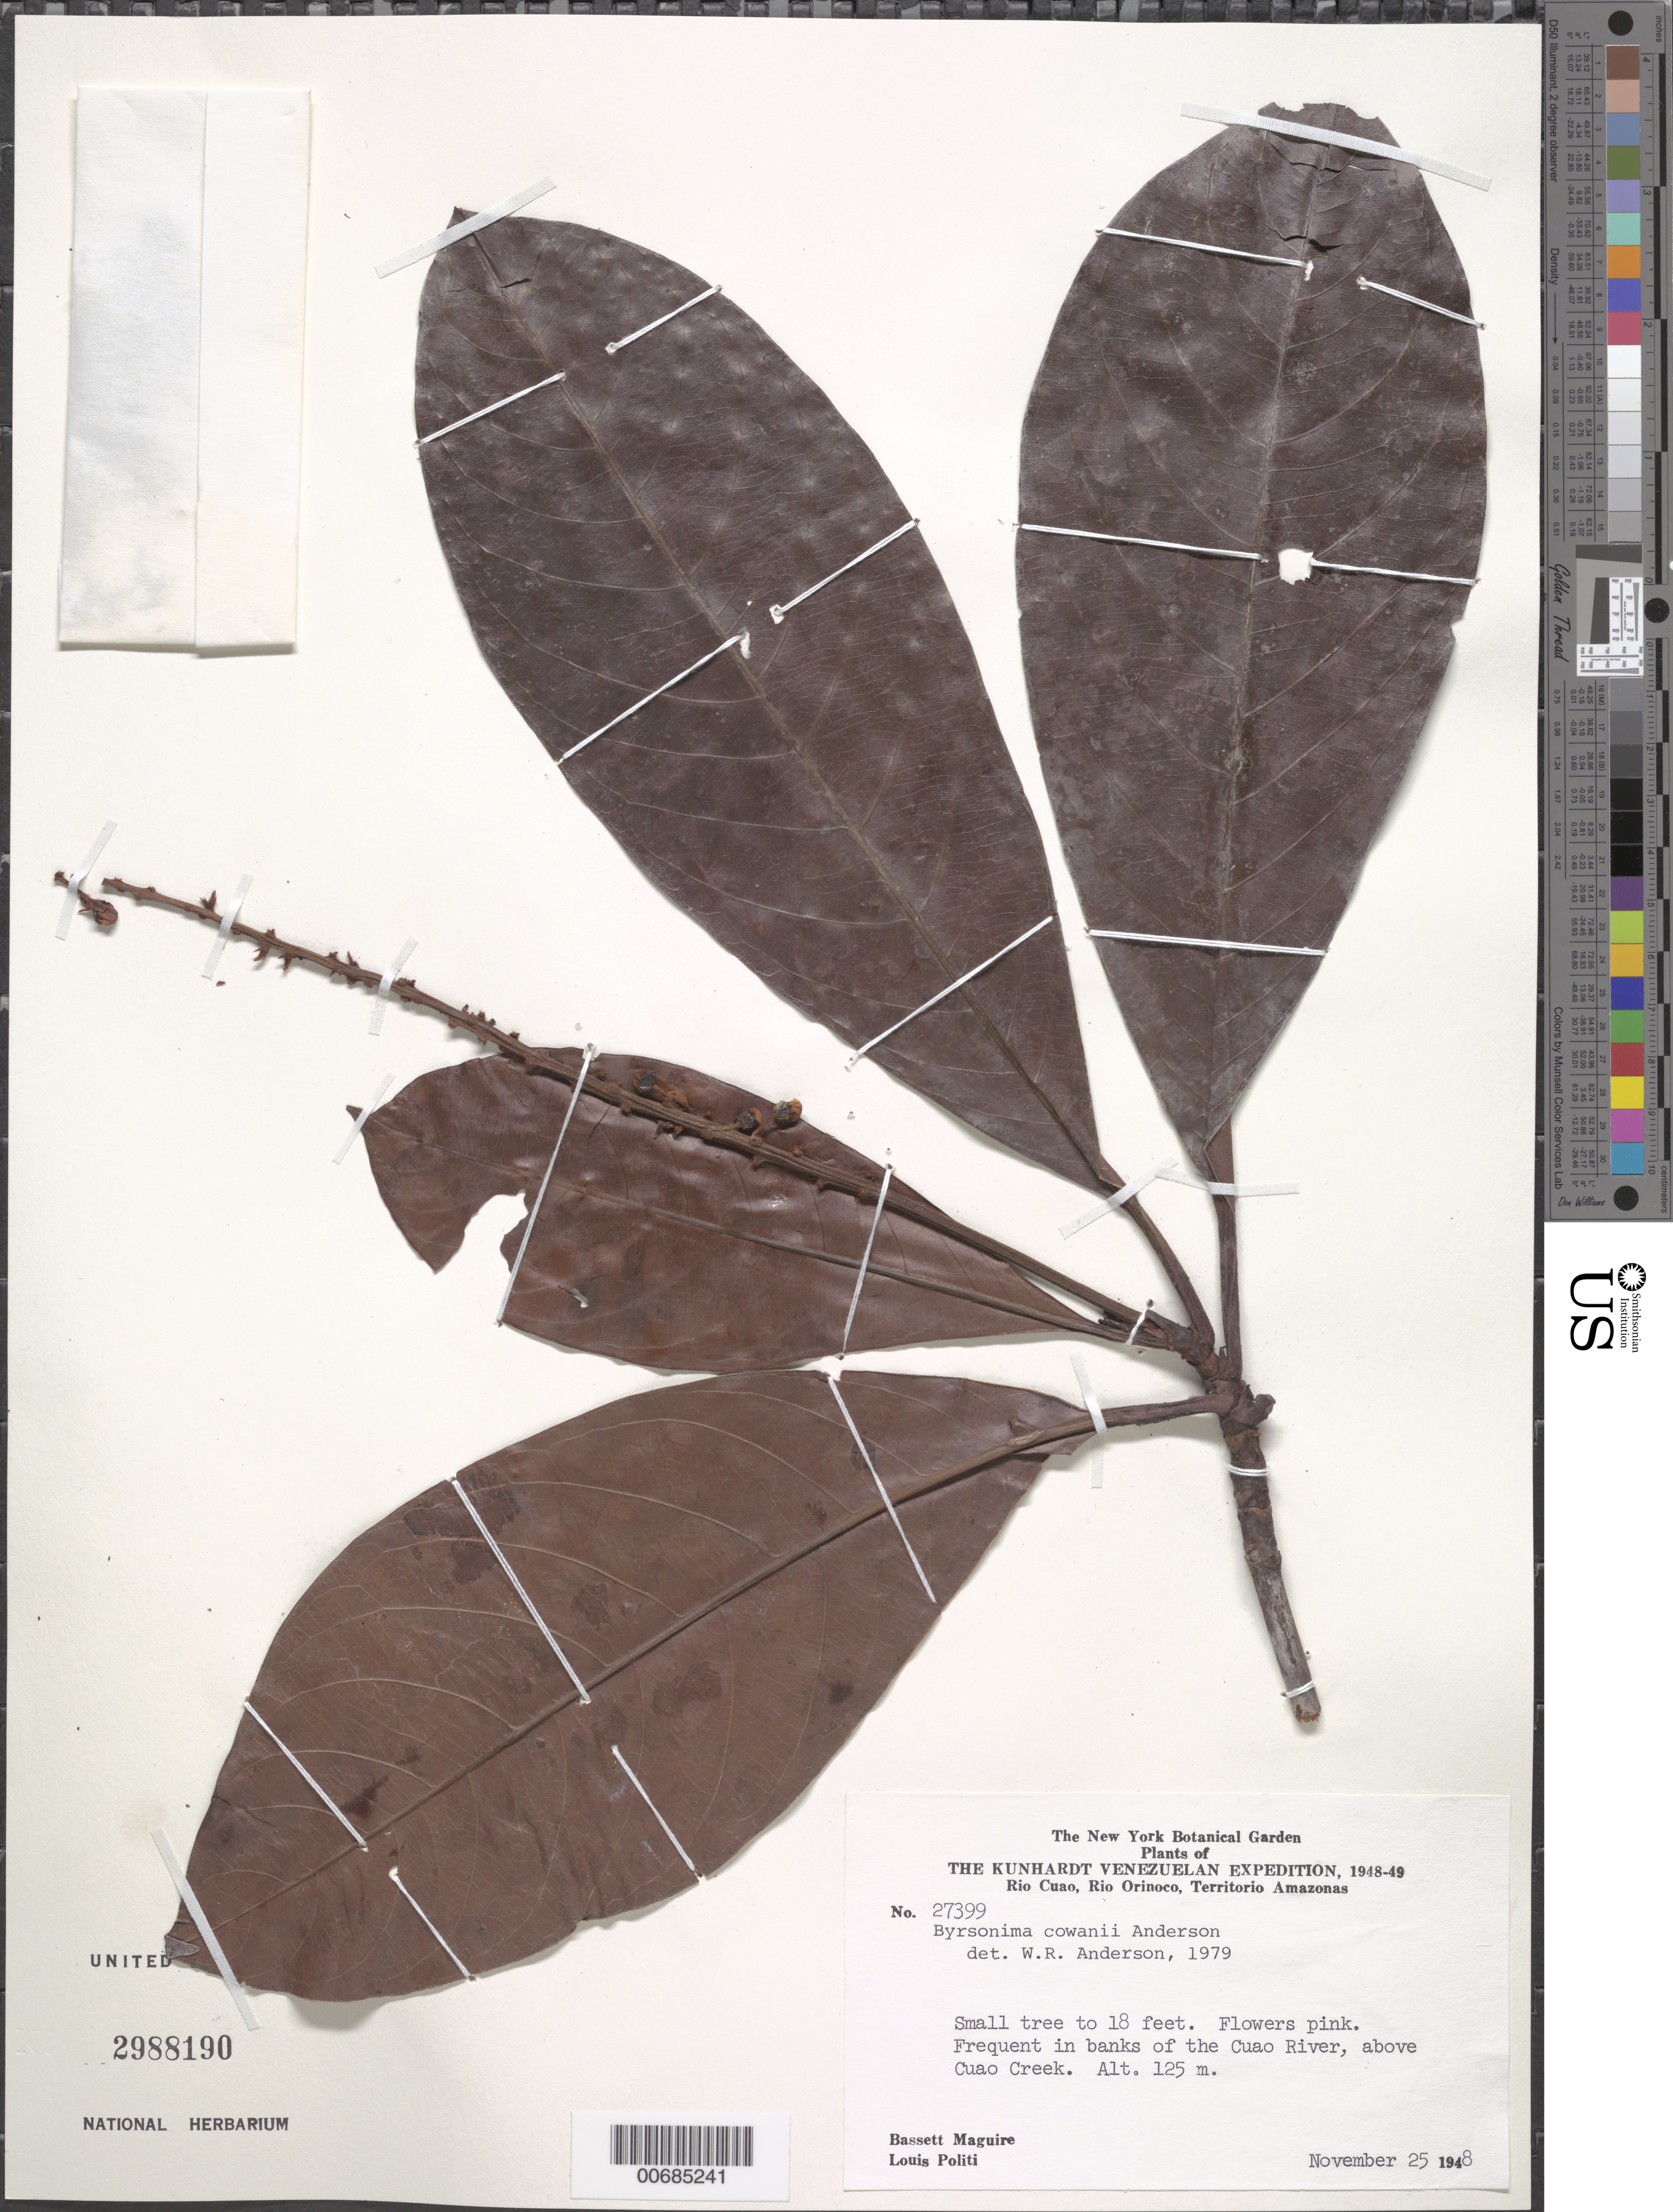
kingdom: Plantae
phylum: Tracheophyta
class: Magnoliopsida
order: Malpighiales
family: Malpighiaceae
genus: Byrsonima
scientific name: Byrsonima cowanii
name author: W.R. Anderson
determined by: Anderson, W. R., (MICH), University of Michigan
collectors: B. Maguire & L. Politi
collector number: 27399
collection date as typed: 25-Nov-48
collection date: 1948-11-25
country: Venezuela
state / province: Amazonas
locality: Río Cuao, Cuao Creek, Base Camp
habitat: Riverbank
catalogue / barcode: US 2988190